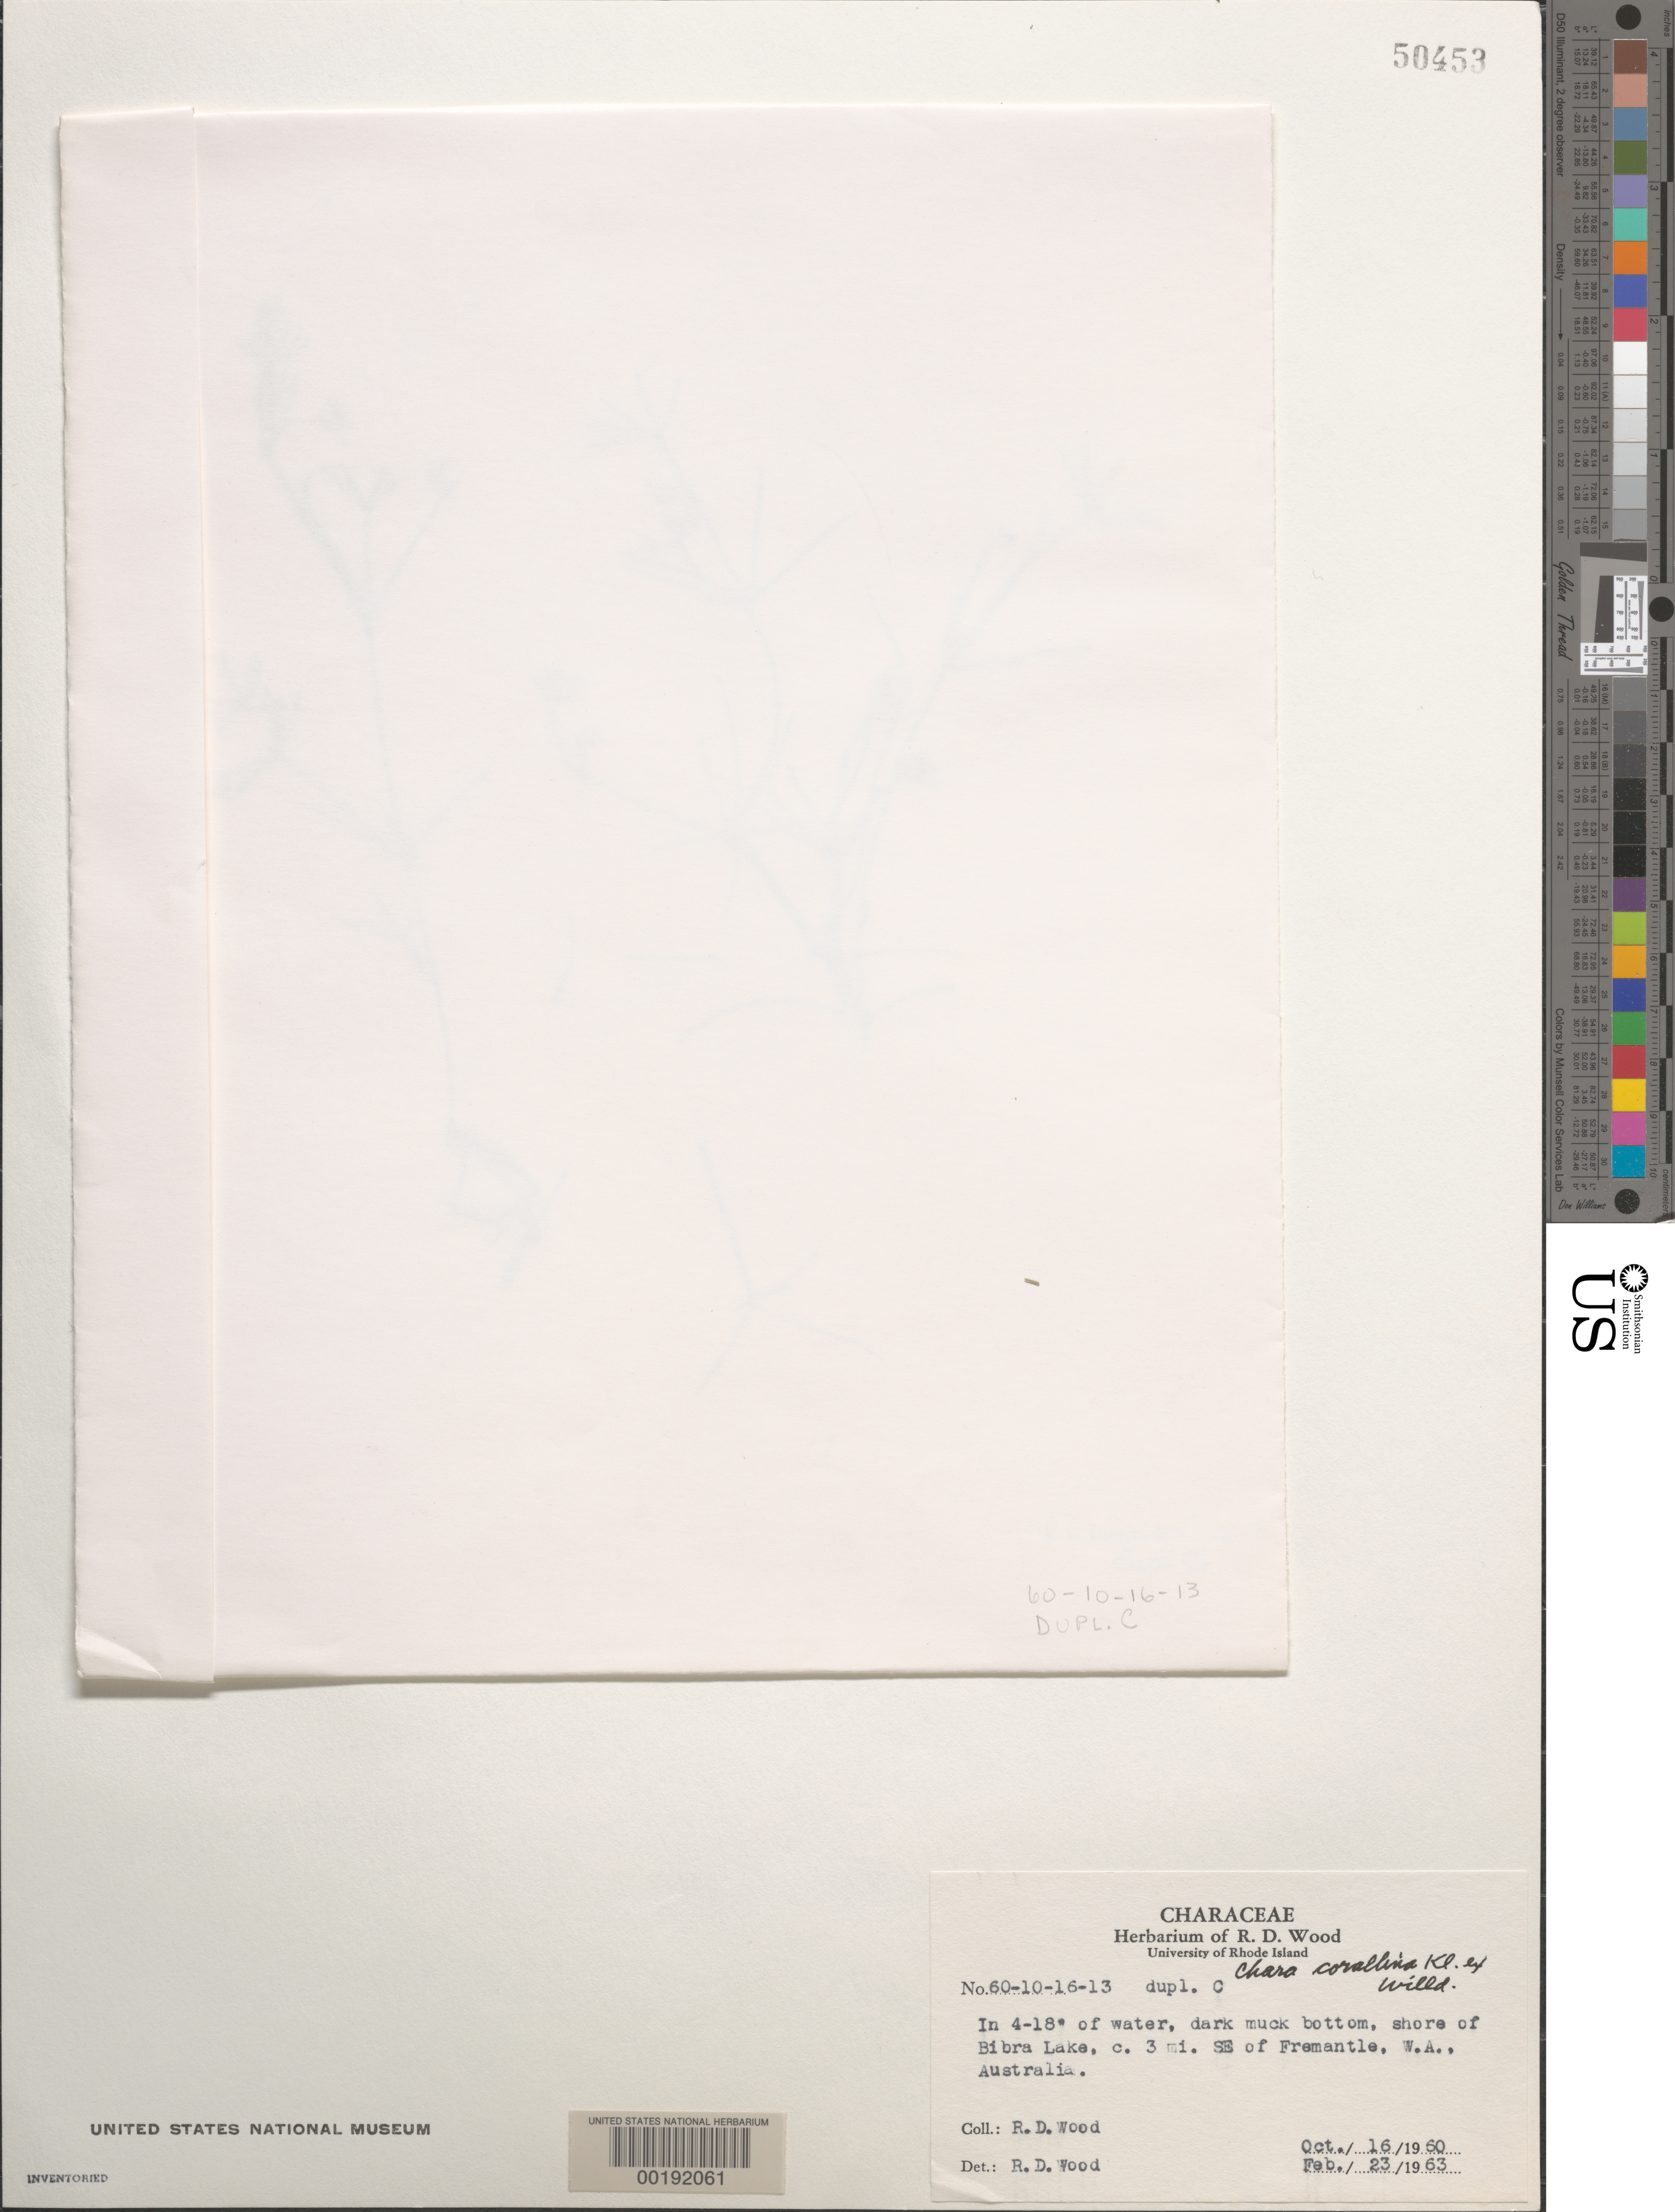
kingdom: Plantae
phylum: Charophyta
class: Charophyceae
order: Charales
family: Characeae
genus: Chara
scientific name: Chara corallina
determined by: Wood, R. D.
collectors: R. Wood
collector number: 60-10-16-13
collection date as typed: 16 Oct 1960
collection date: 1960-10-16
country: Australia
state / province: Western Australia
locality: Bibra lake, ca. 3 miles southeast of fremantle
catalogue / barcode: US 50453